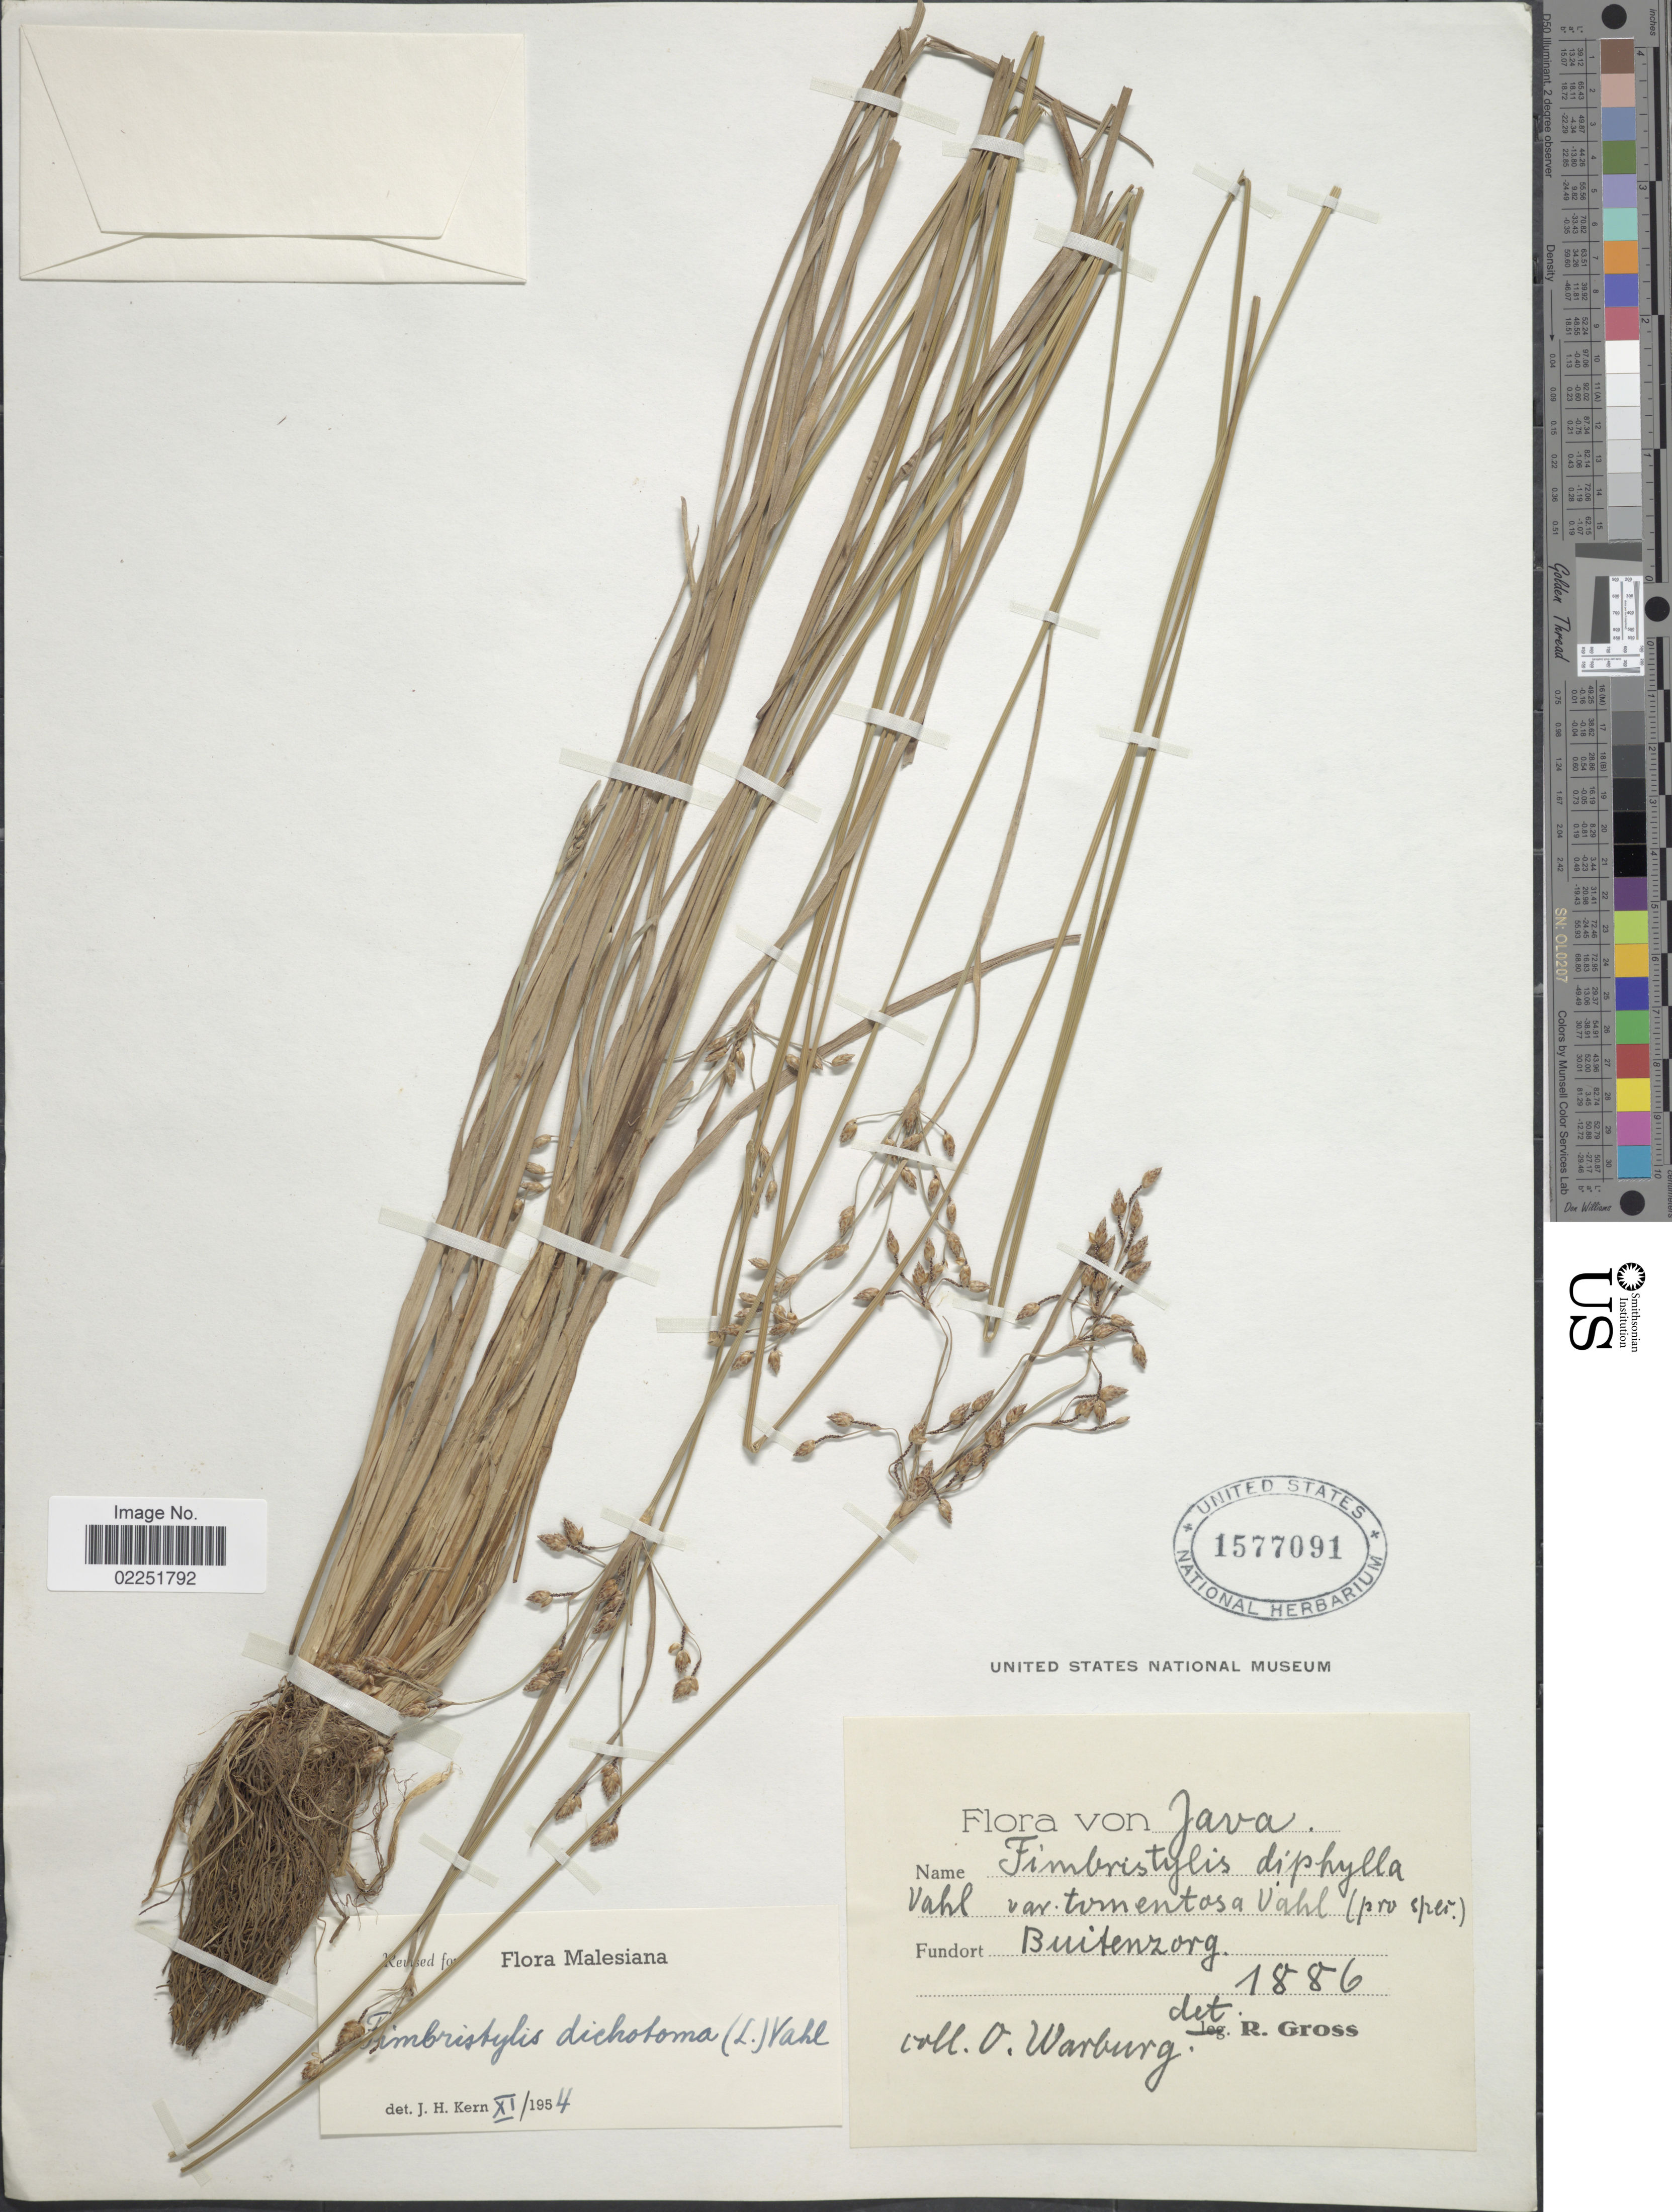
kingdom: Plantae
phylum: Tracheophyta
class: Liliopsida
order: Poales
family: Cyperaceae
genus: Fimbristylis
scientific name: Fimbristylis dichotoma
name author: (L.) Vahl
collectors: O. Warburg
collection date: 1886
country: Indonesia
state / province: Java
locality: Buitenzorg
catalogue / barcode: US 1577091